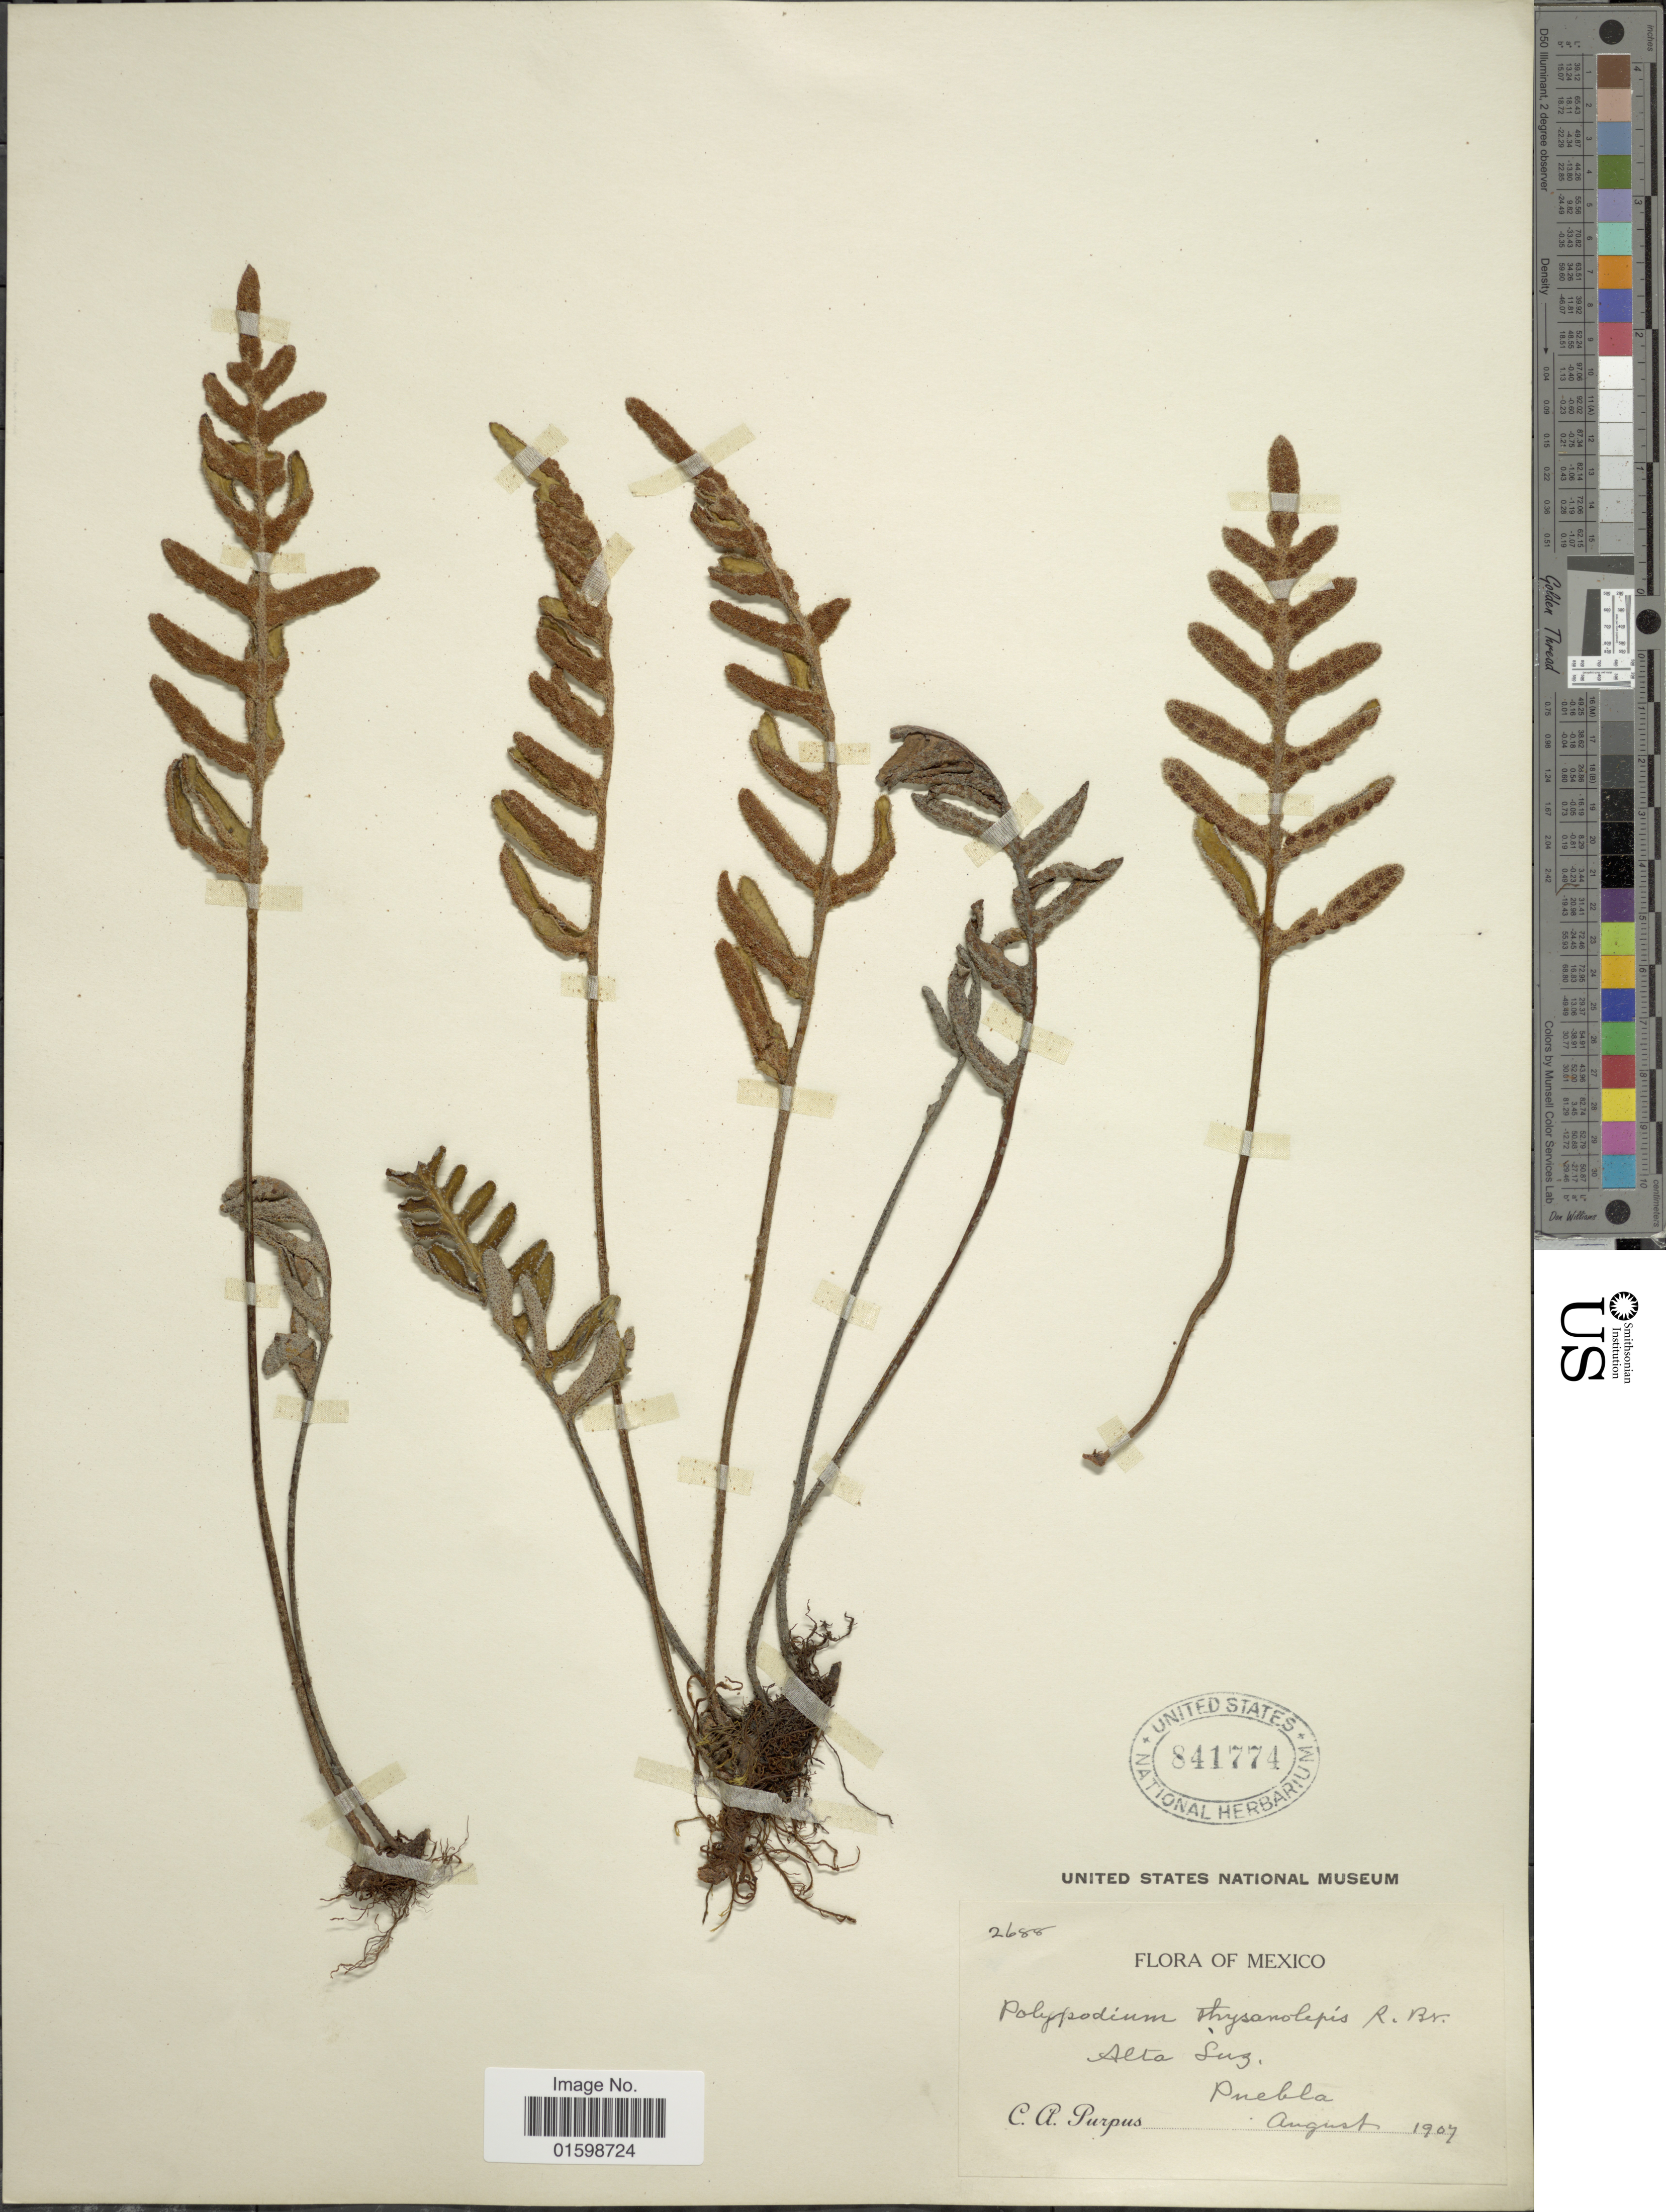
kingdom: Plantae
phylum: Tracheophyta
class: Polypodiopsida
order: Polypodiales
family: Polypodiaceae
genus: Pleopeltis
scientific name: Pleopeltis thyssanolepis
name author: (A. Braun ex Klotzsch) E.G. Andrews & Windham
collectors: C. A. Purpus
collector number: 2688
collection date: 1907-08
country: Mexico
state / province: Puebla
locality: Alta Luz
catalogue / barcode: US 841774